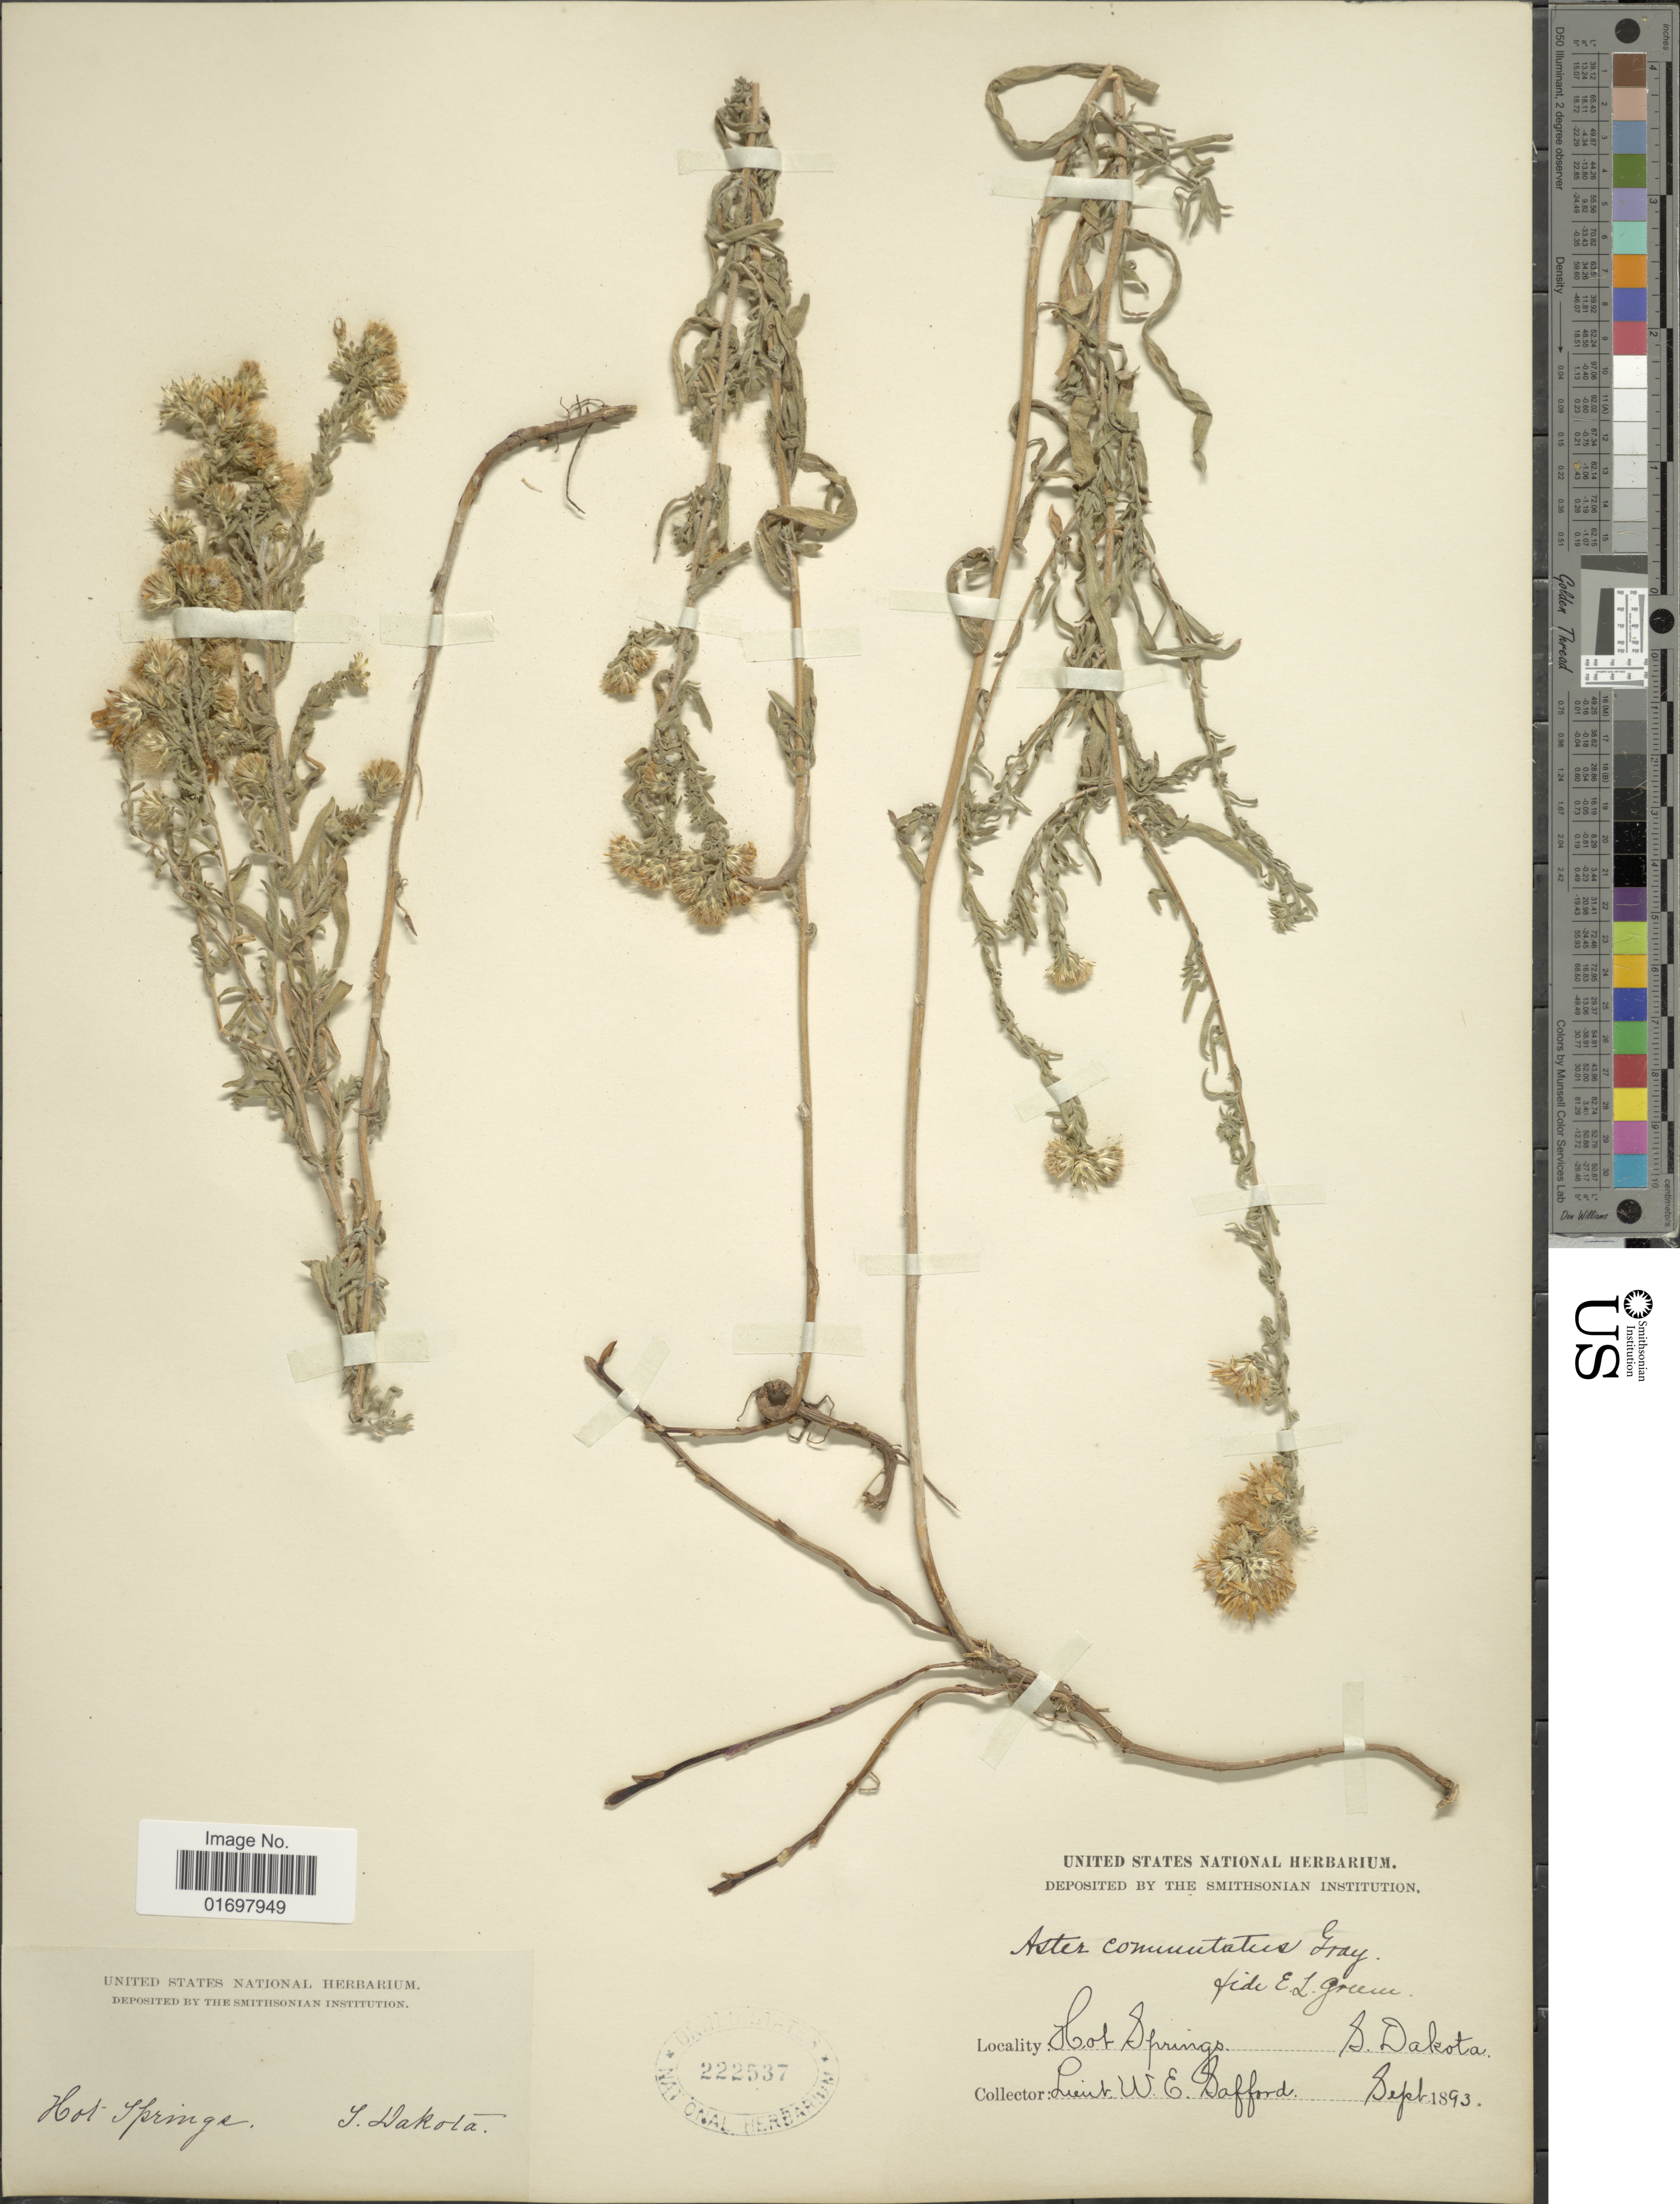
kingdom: Plantae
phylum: Tracheophyta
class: Magnoliopsida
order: Asterales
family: Asteraceae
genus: Symphyotrichum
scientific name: Symphyotrichum falcatum var. commutatum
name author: (Torr. & A. Gray) G.L. Nesom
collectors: W. E. Safford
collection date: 1893-09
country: United States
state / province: South Dakota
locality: Hot Springs.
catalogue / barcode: US 222537